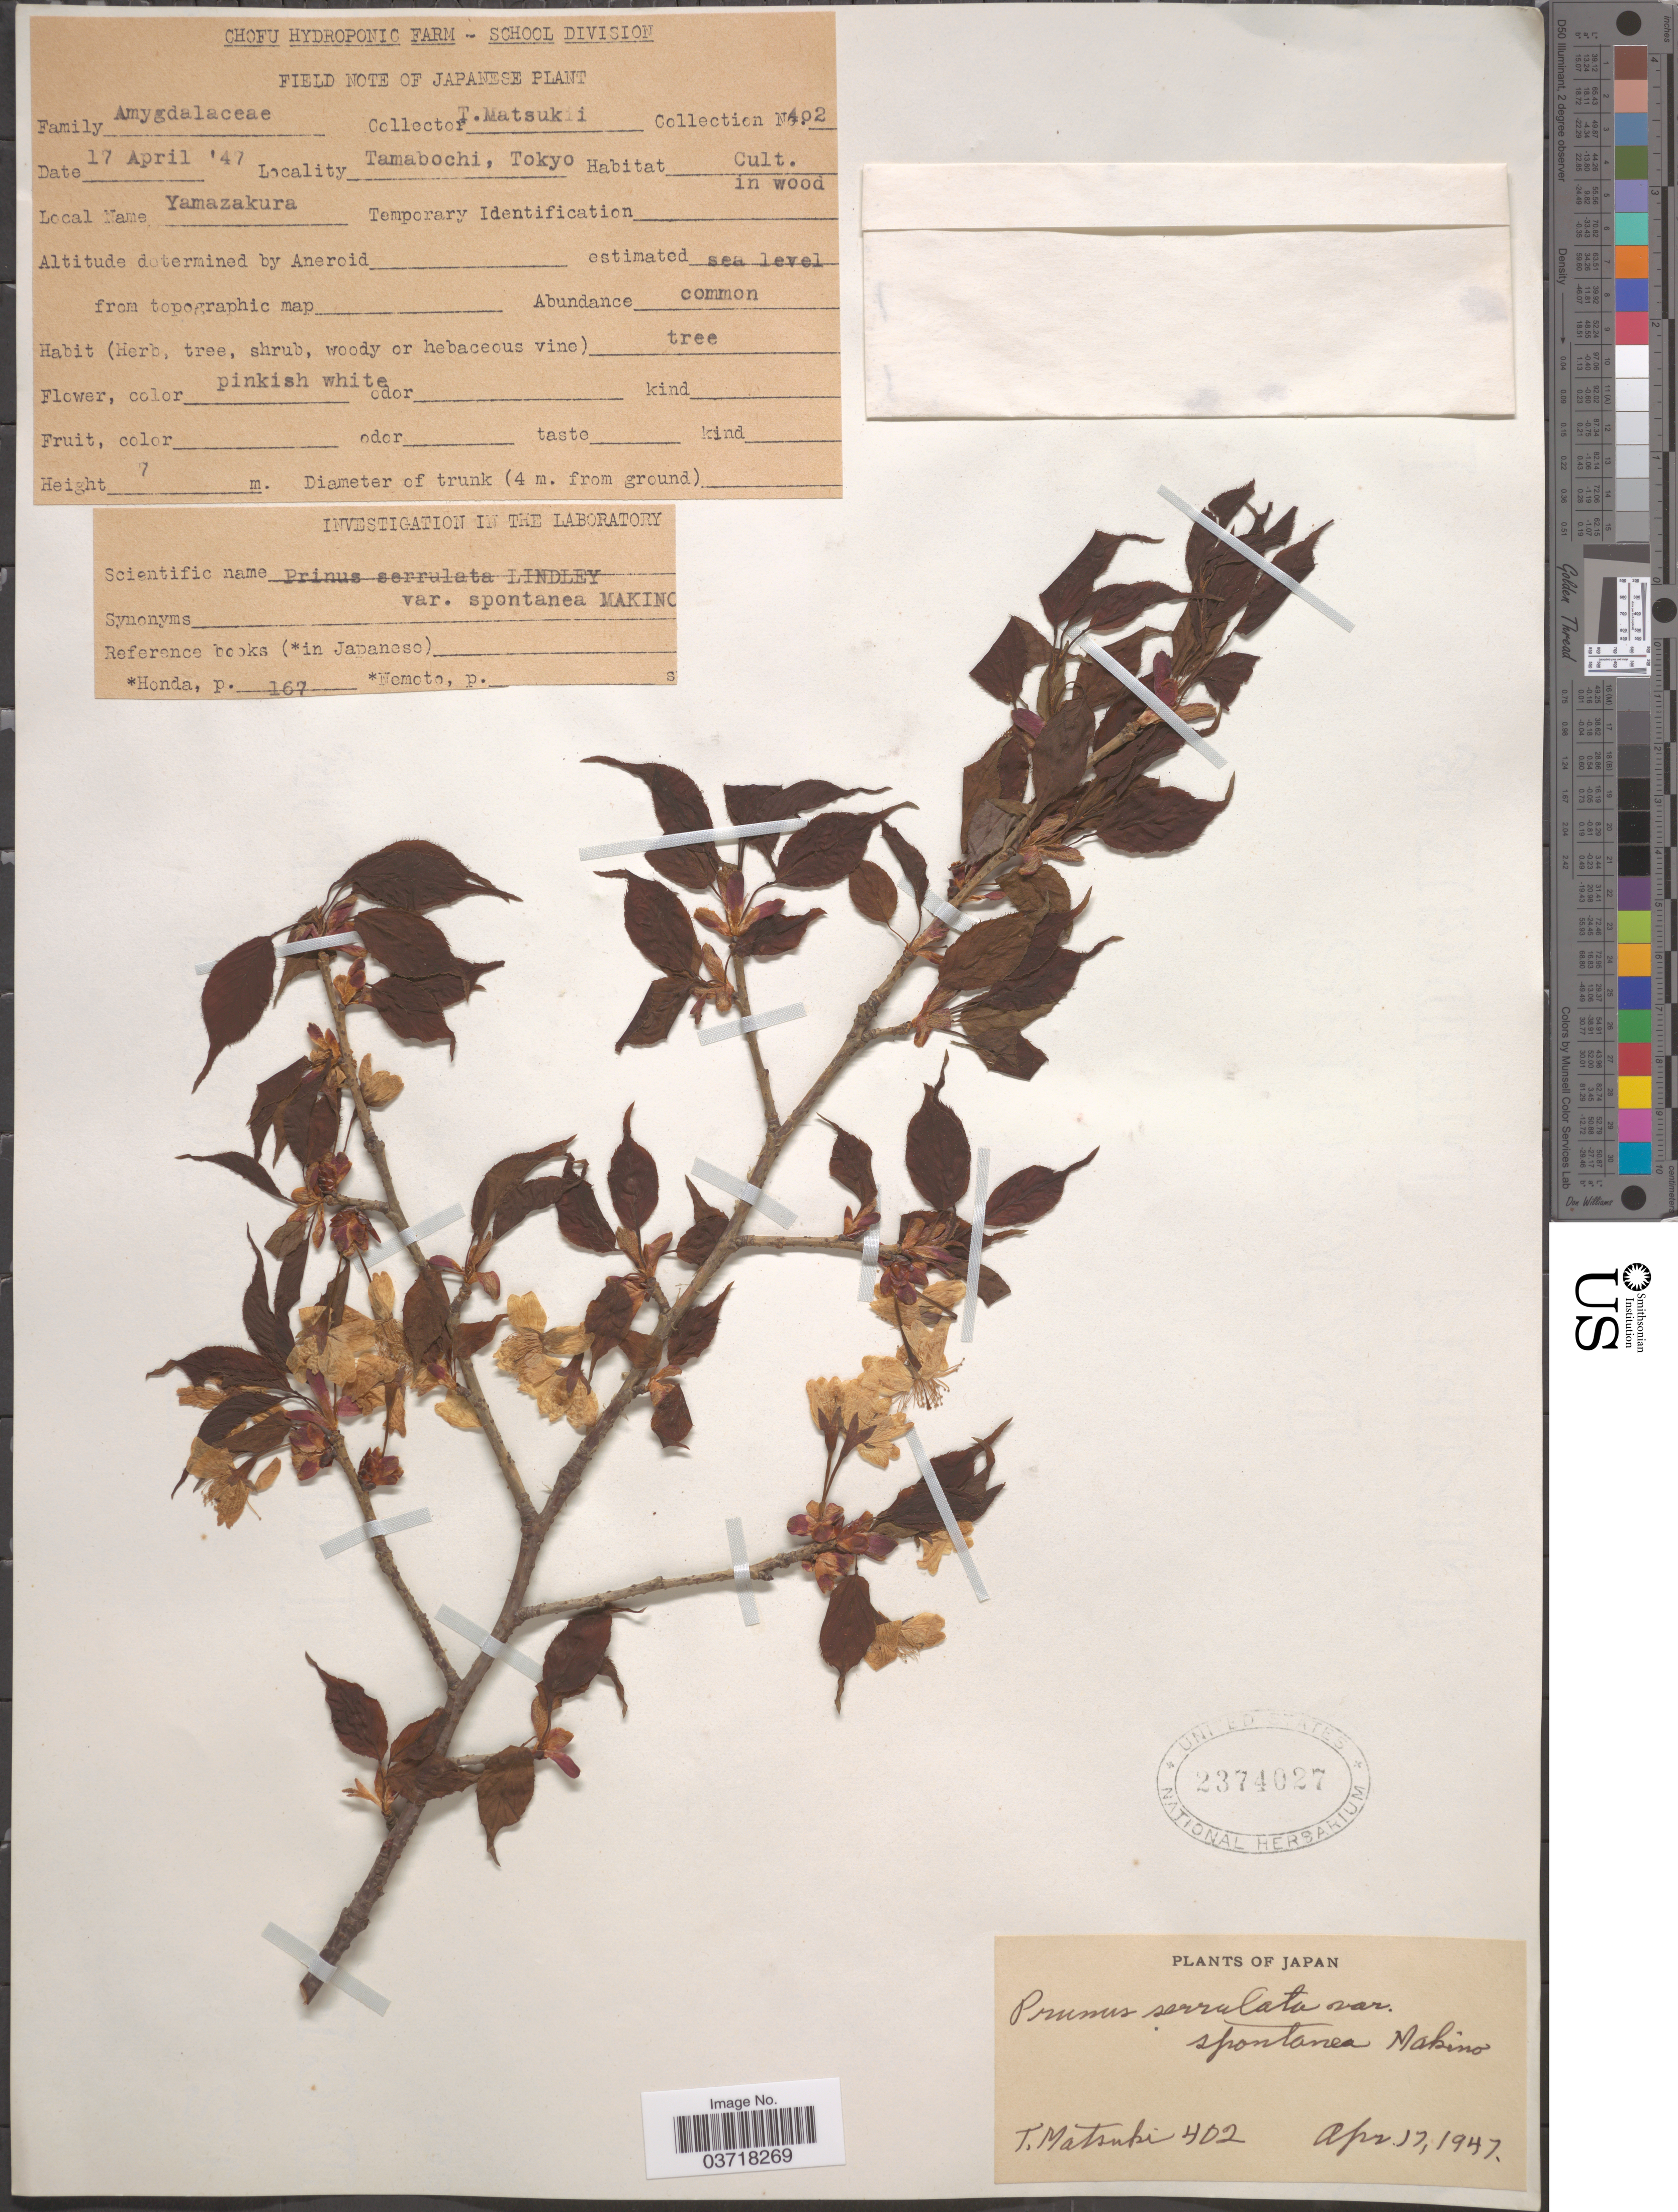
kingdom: Plantae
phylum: Tracheophyta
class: Magnoliopsida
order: Rosales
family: Rosaceae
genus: Prunus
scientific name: Prunus serrulata var. spontanea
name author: E.H. Wilson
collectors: T. Matsuki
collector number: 402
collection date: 1947-04-17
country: Japan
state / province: Tokyo, Federal City of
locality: Tamabochi, Tokyo.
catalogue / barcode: US 2374027